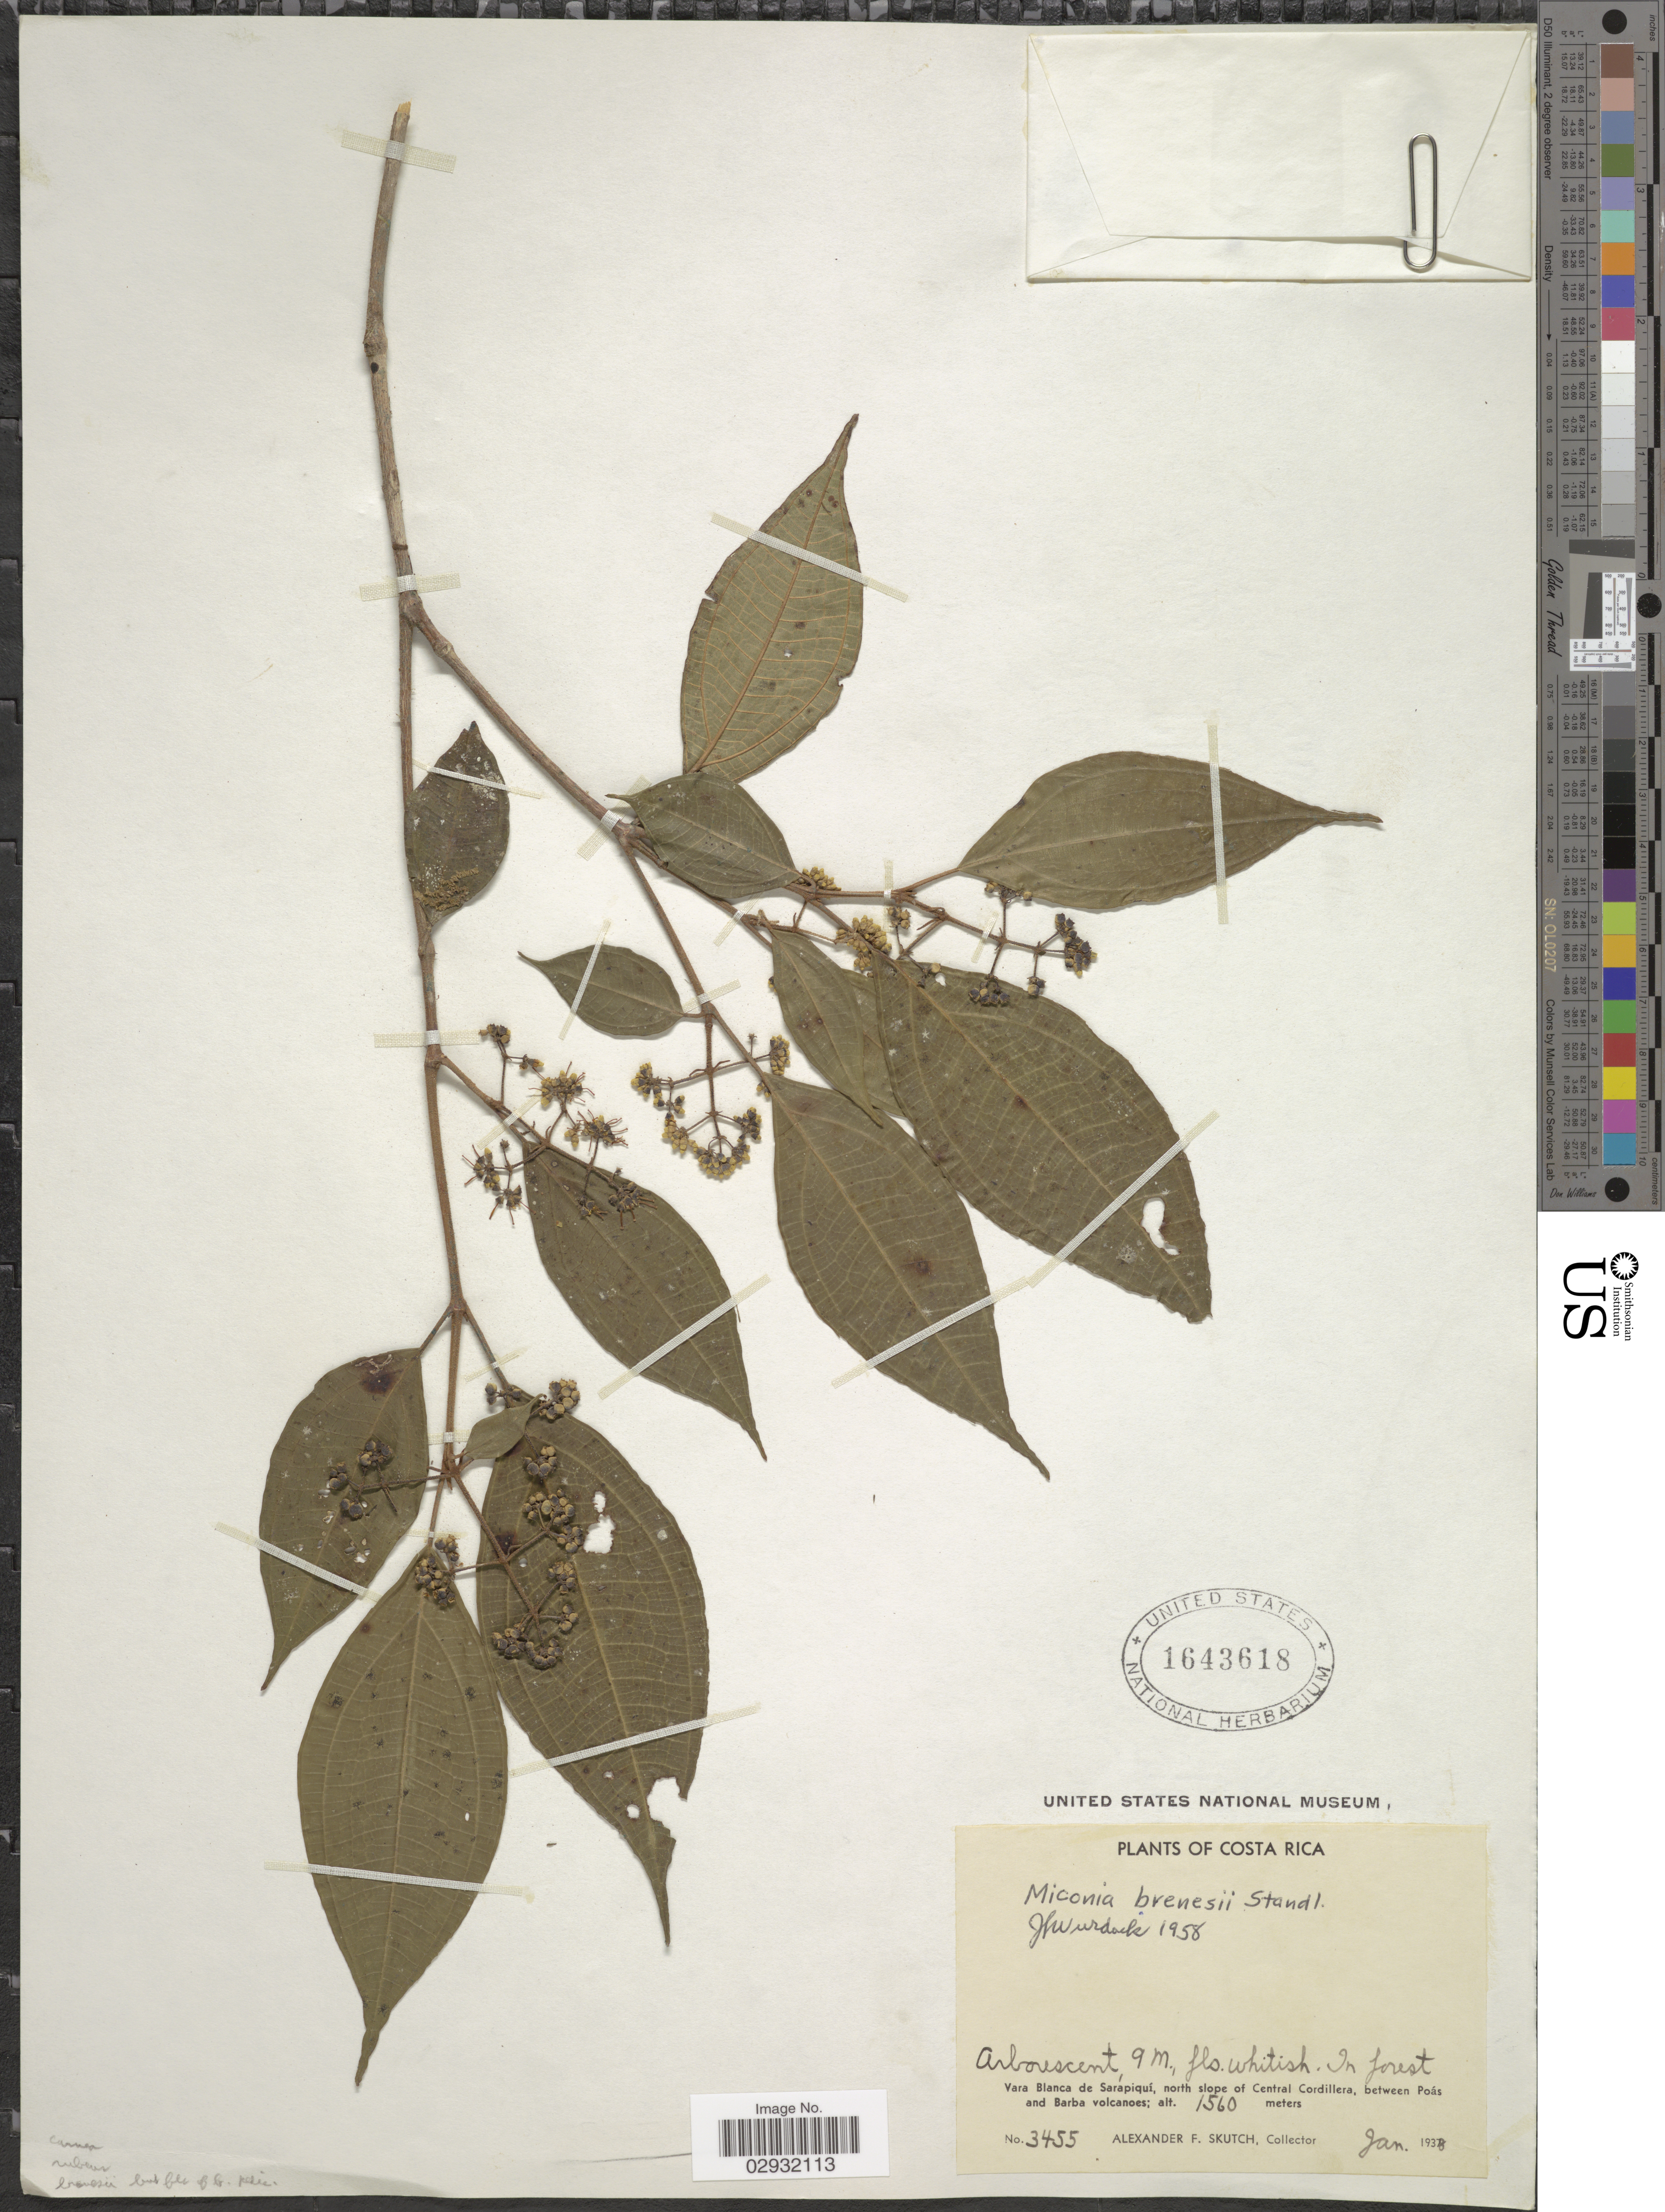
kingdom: Plantae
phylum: Tracheophyta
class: Magnoliopsida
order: Myrtales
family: Melastomataceae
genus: Miconia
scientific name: Miconia brenesii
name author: Standl.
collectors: A. F. Skutch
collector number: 3455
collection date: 1938-01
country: Costa Rica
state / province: Heredia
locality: Vara Blanca de Sarapiquí, north slope of Central Cordillera, between Poás and Barba volcanoes.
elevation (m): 1560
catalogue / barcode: US 1643618